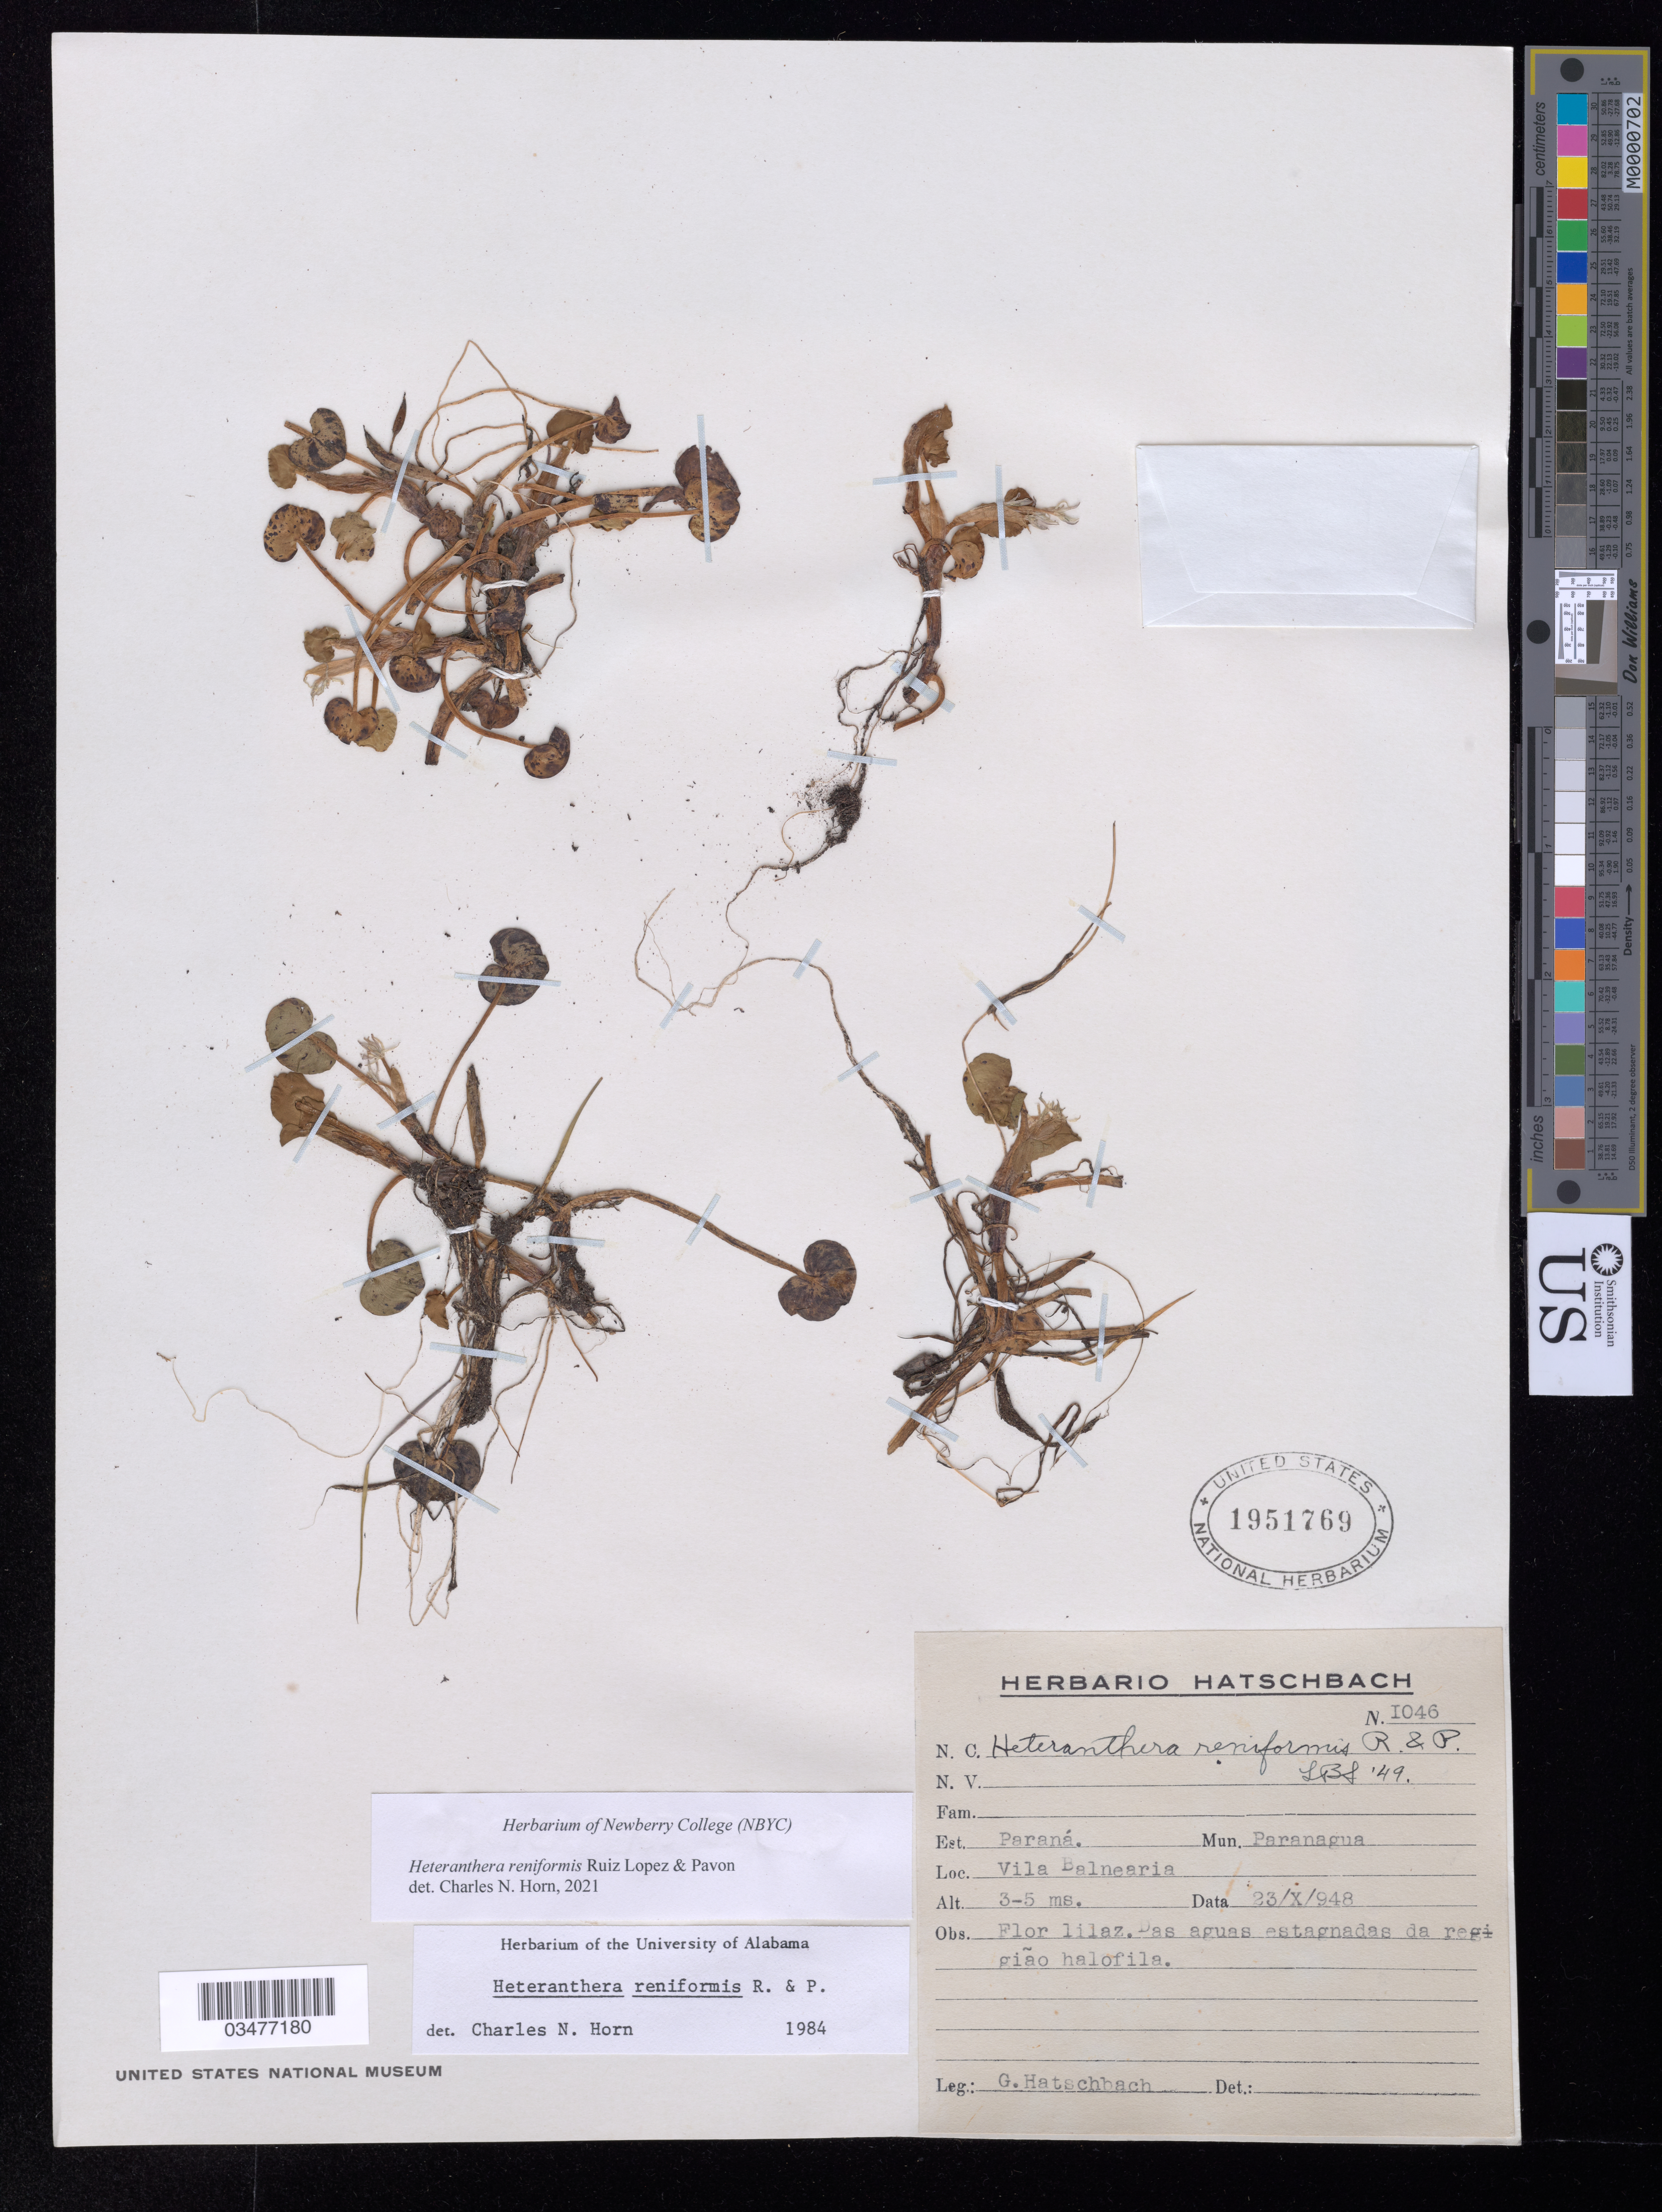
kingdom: Plantae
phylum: Tracheophyta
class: Liliopsida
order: Commelinales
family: Pontederiaceae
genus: Heteranthera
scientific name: Heteranthera reniformis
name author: Ruiz & Pav.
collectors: G. Hatschbach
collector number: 1046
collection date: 1948-10-23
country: Brazil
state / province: Paraná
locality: Mun. Paranagua. Villa Balnearia.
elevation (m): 3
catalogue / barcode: US 1951769